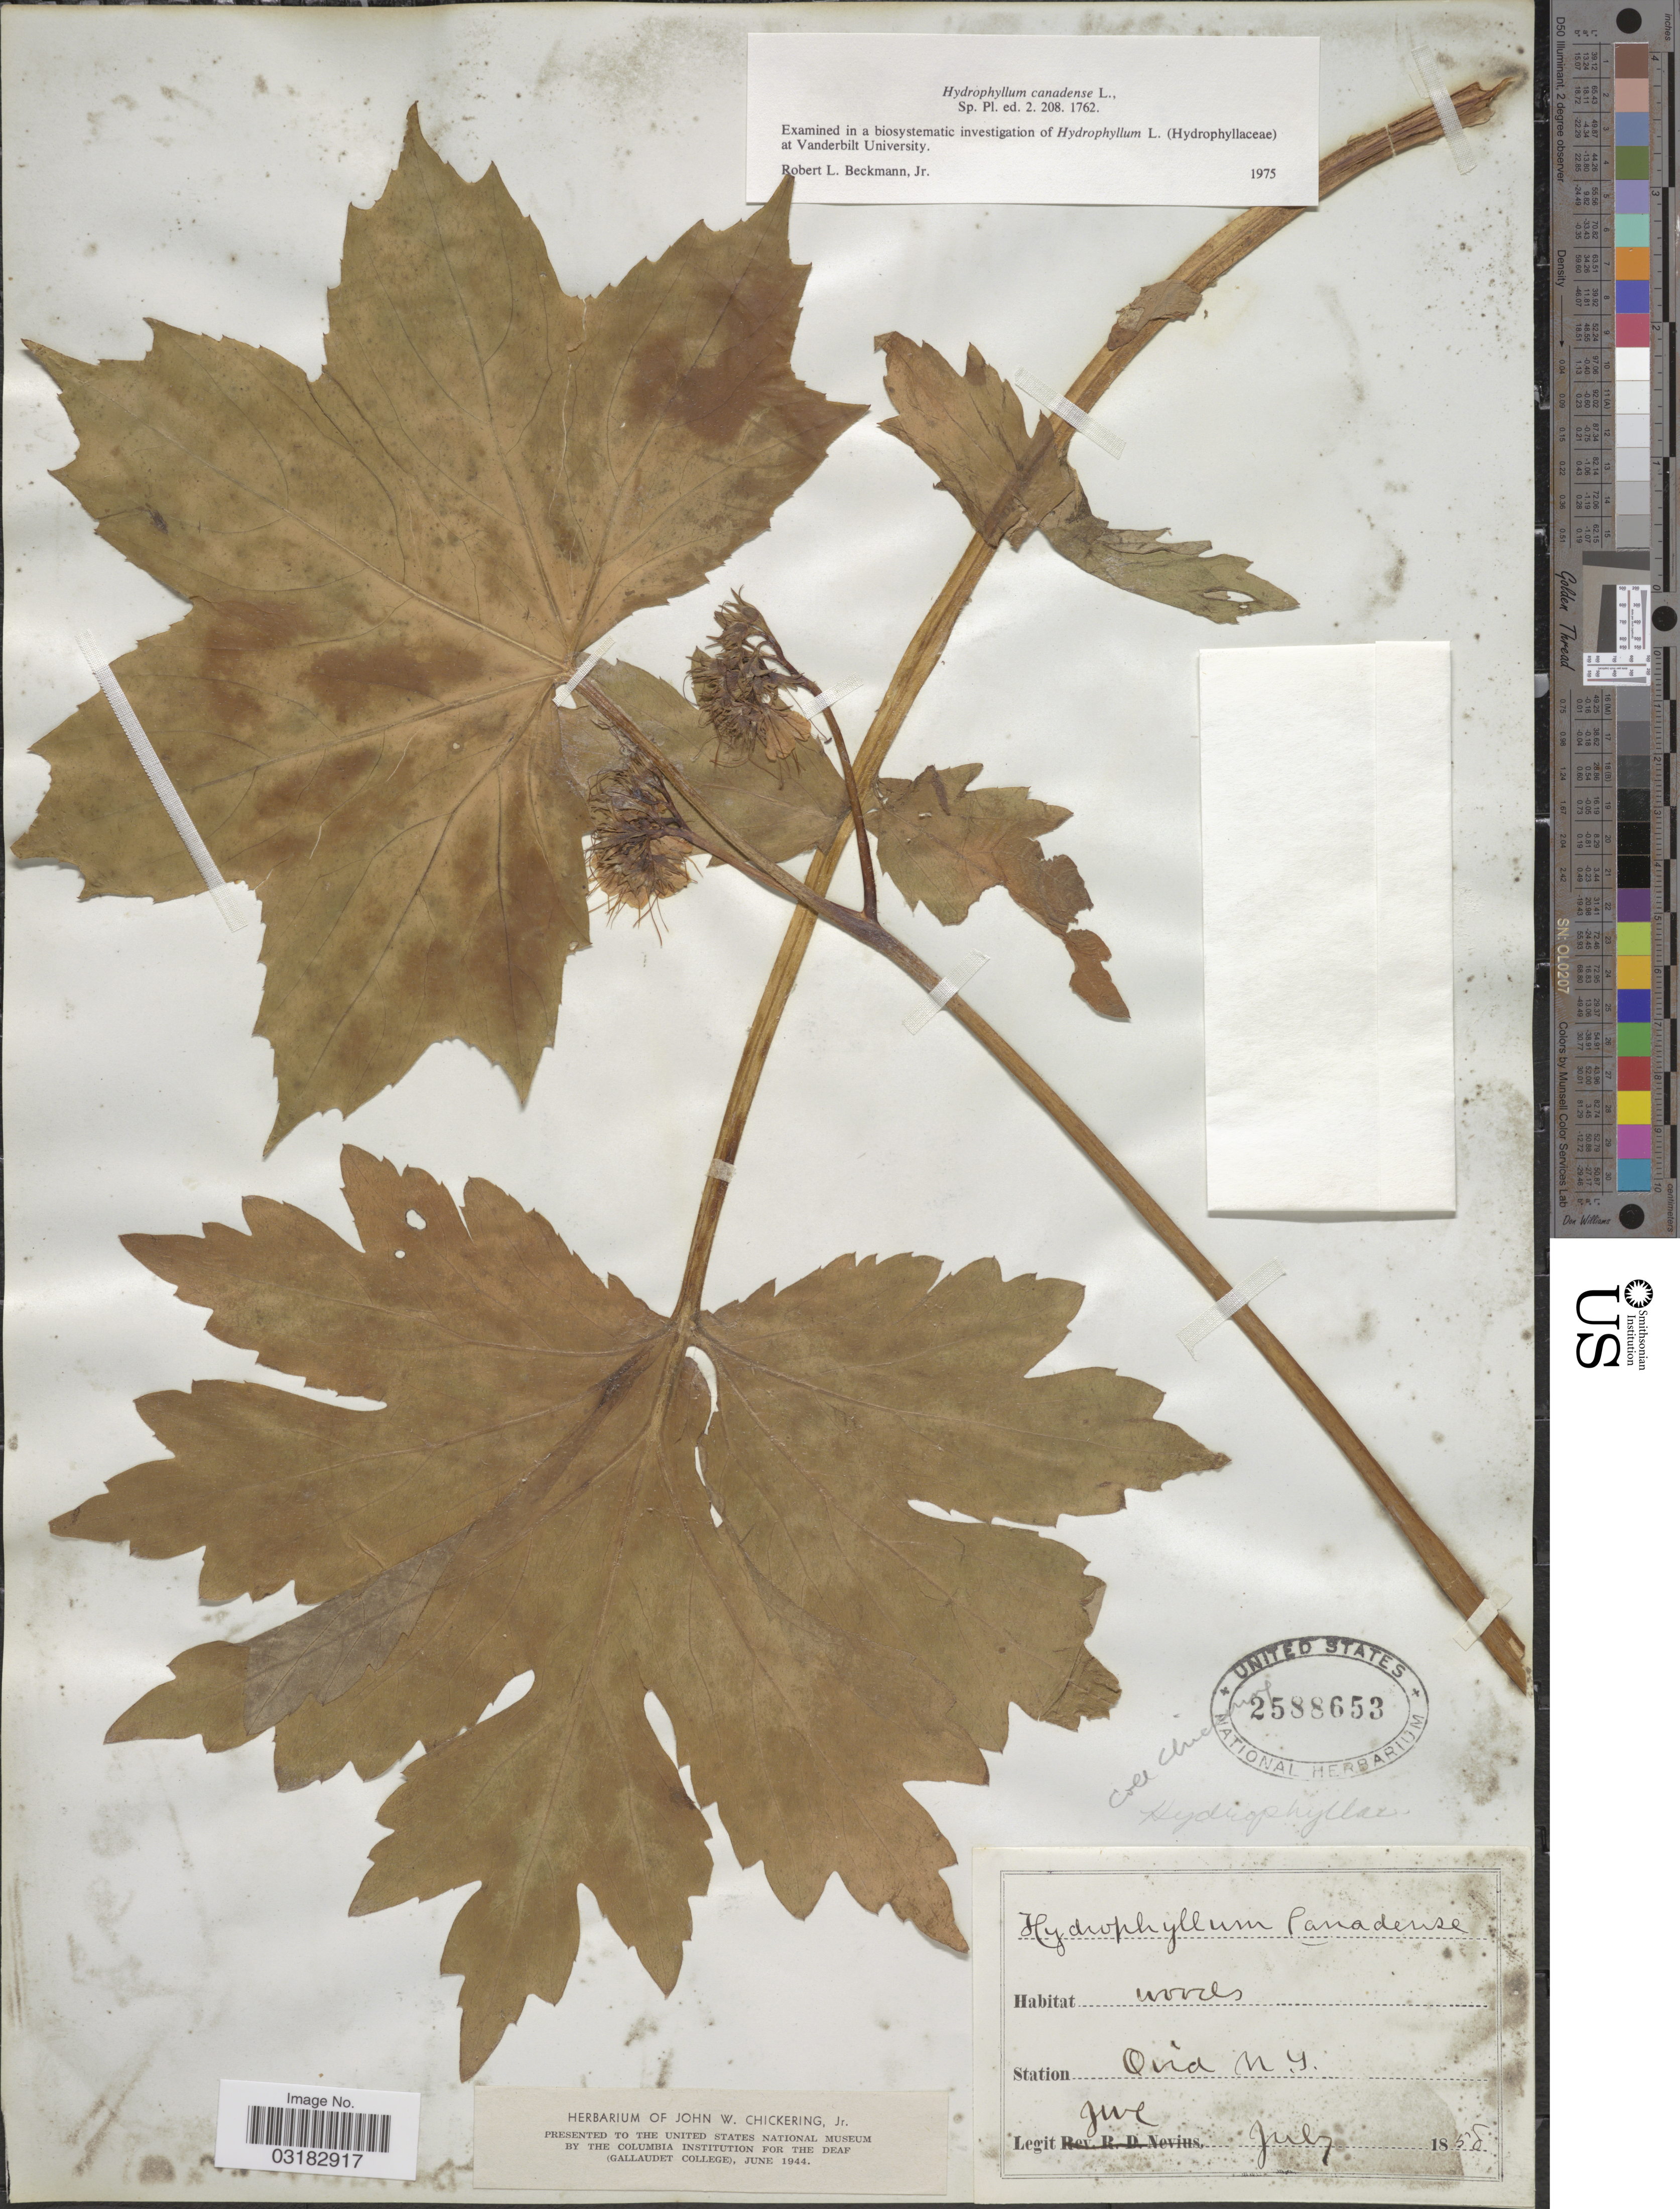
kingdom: Plantae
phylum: Tracheophyta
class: Magnoliopsida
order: Boraginales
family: Hydrophyllaceae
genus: Hydrophyllum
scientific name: Hydrophyllum canadense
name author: L.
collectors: J. Chickering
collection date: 1858-07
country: United States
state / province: New York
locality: Ovid.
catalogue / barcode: US 2588653